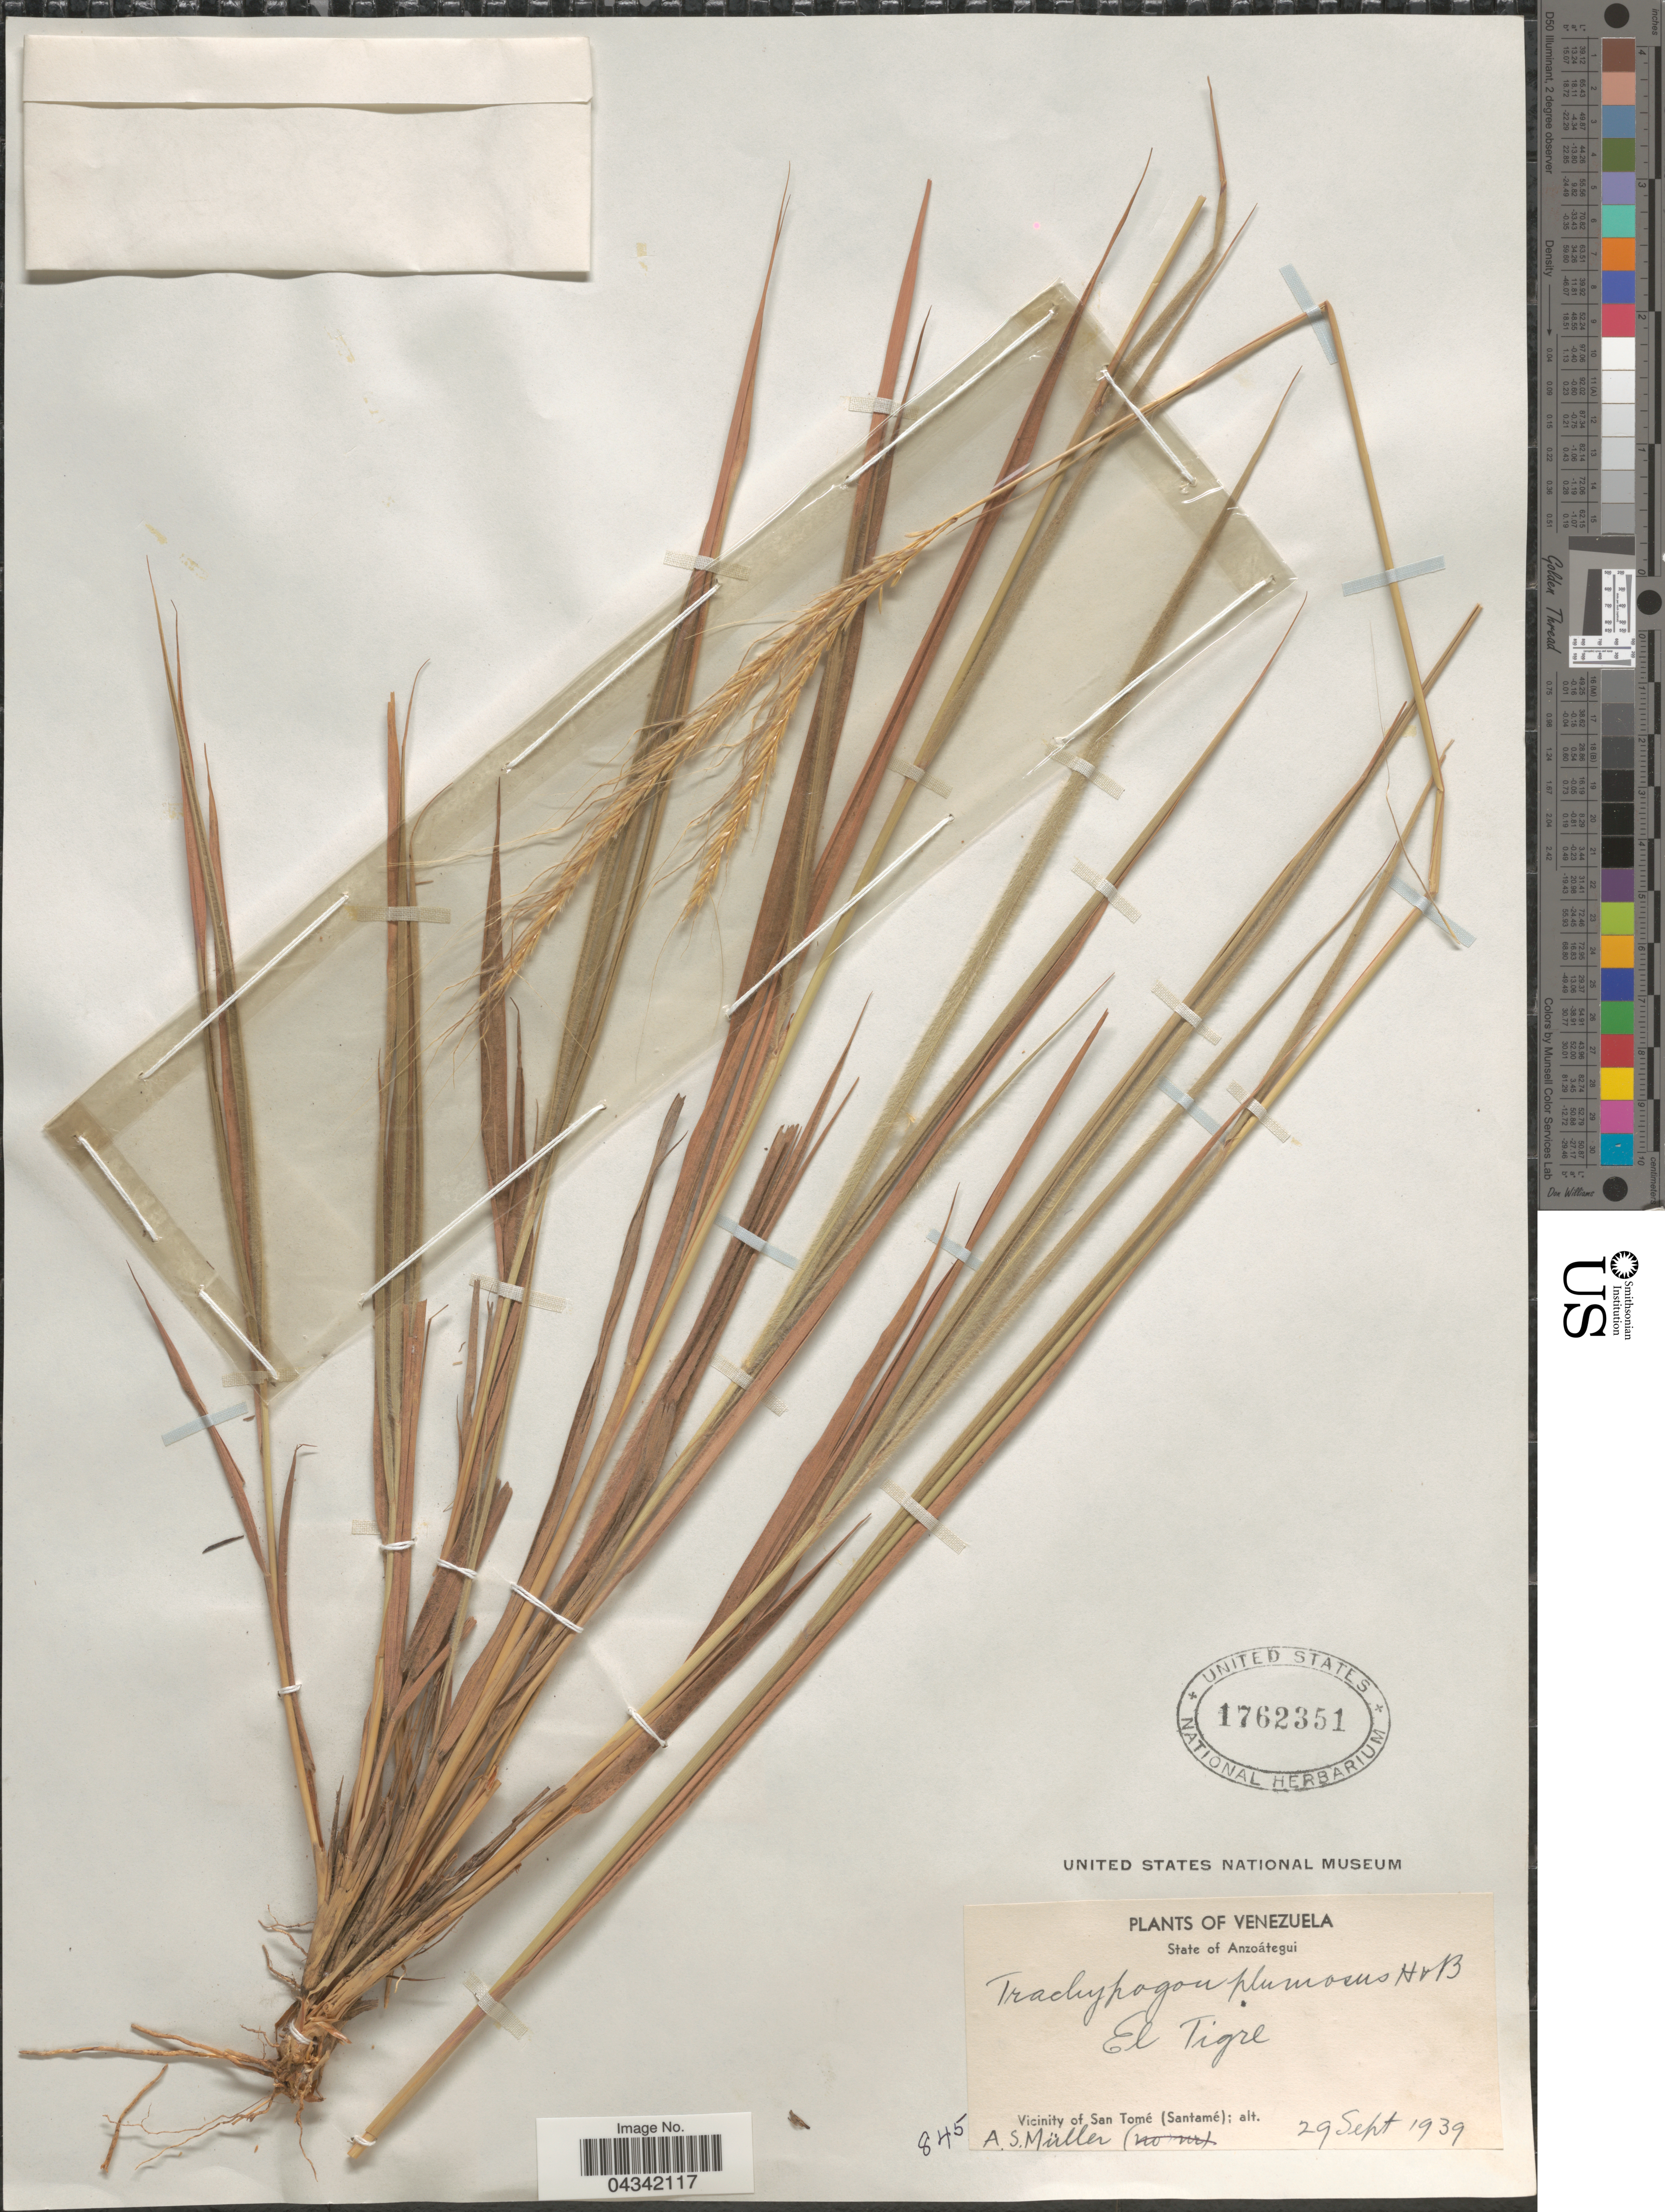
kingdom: Plantae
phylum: Tracheophyta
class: Liliopsida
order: Poales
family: Poaceae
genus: Trachypogon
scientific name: Trachypogon vestitus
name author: L. Andersson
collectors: A. Muller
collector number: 845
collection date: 1939-09-29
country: Venezuela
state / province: Anzoategui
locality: El Tigre. Vicinity of San Tomé (Santamé).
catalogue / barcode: US 1762351